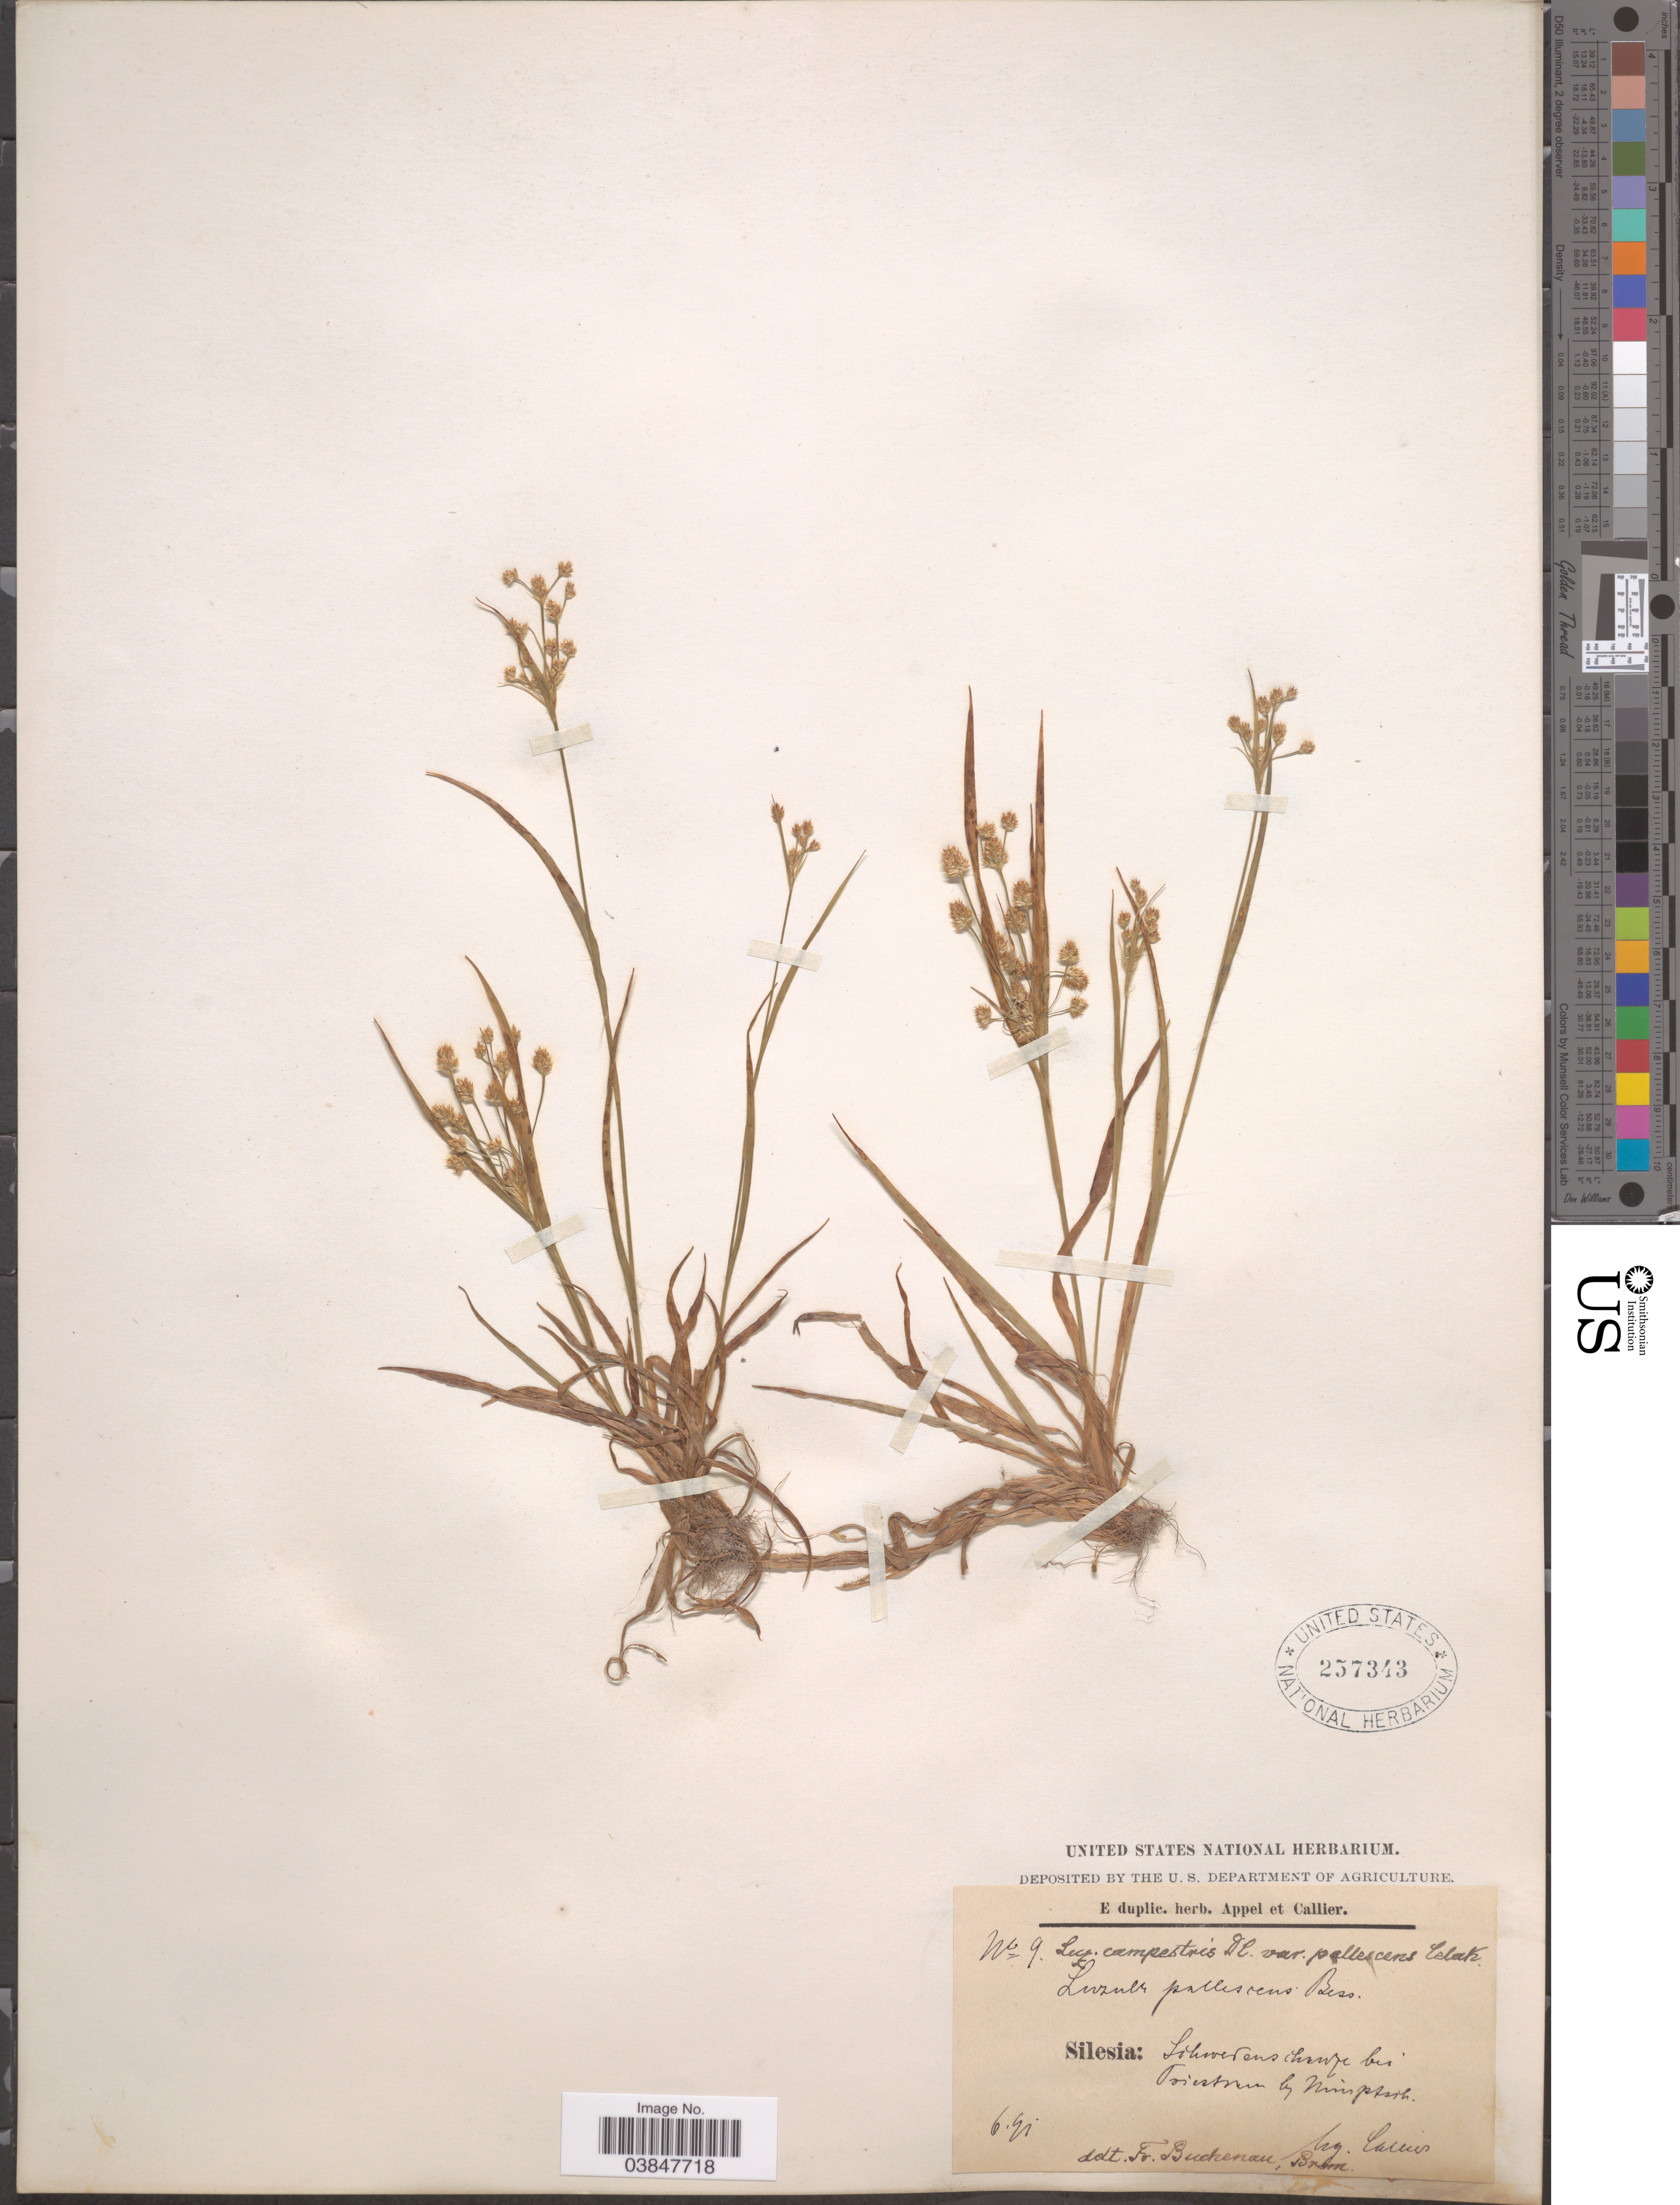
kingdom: Plantae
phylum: Tracheophyta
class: Liliopsida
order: Poales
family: Juncaceae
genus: Luzula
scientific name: Luzula campestris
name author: (L.) DC.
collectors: -- Callier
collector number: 9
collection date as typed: Transcribed d/m/y: /6/91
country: Poland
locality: Silesia: Schwerenschruge bei Triesteren bei Niesptsih. [interpreted]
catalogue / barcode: US 237343